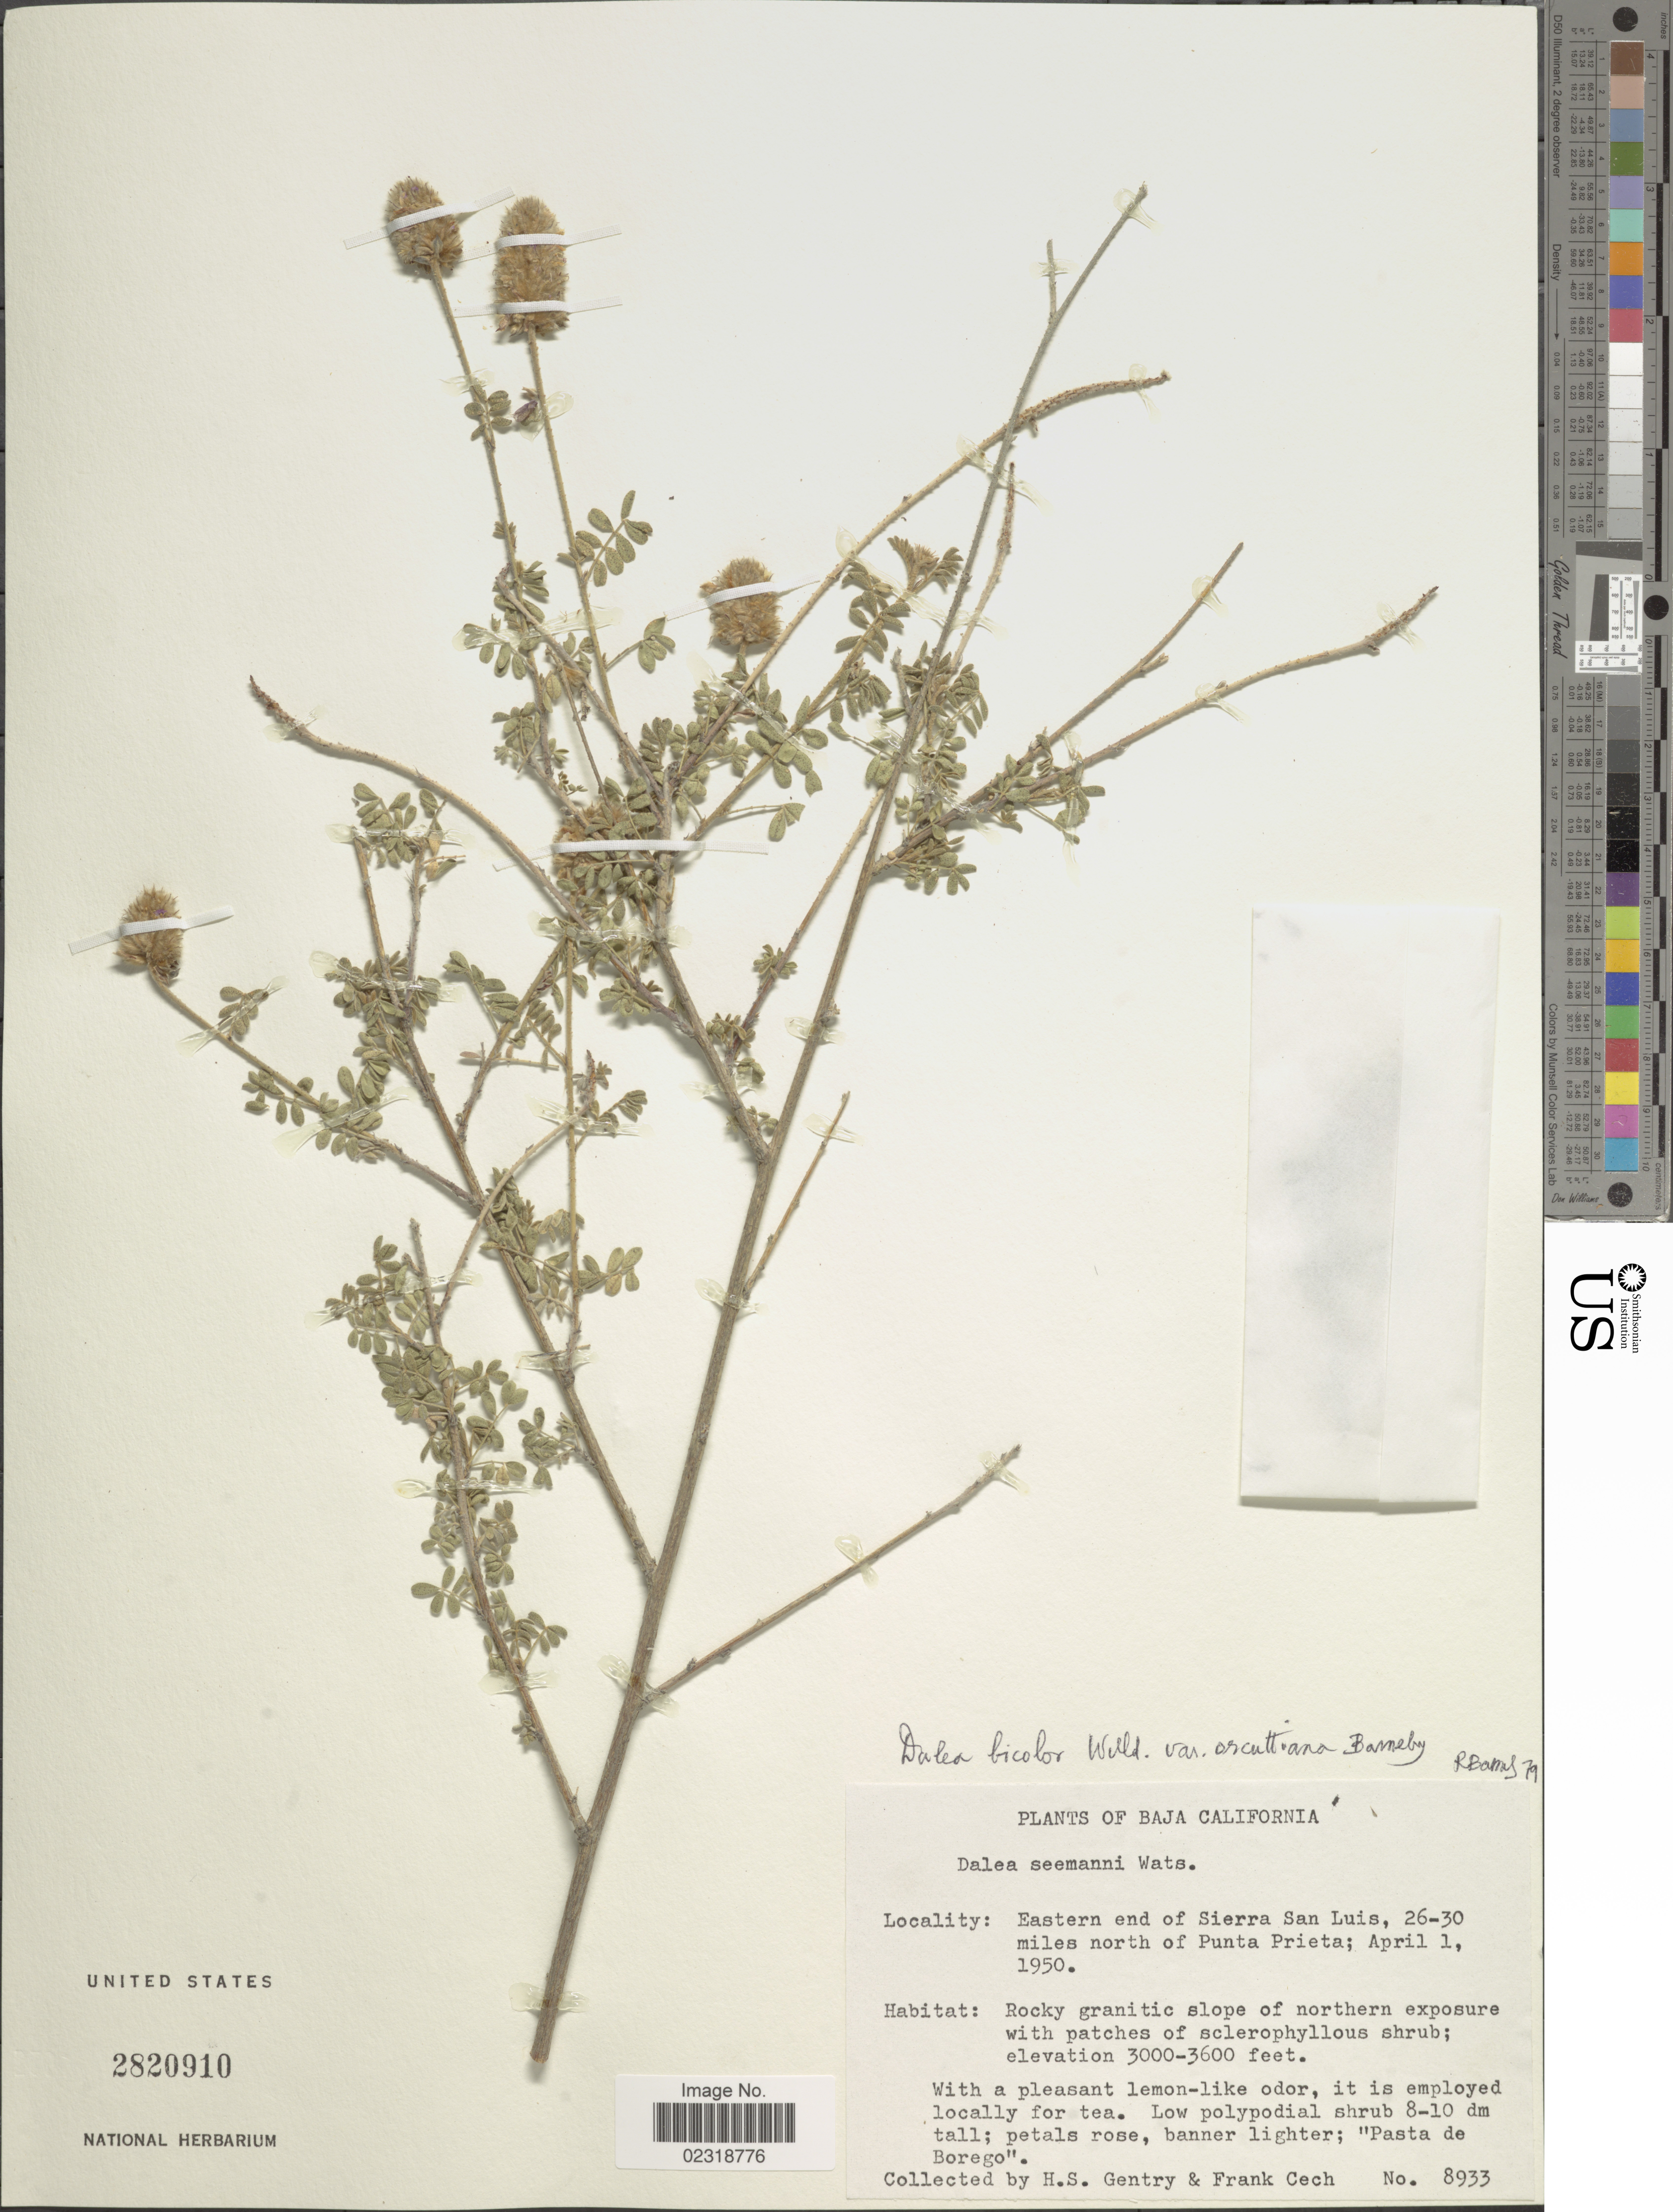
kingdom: Plantae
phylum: Tracheophyta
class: Magnoliopsida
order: Fabales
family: Fabaceae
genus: Dalea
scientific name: Dalea bicolor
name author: Humb. & Bonpl. ex Willd.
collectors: H. S. Gentry & F. Cech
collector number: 8933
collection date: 1950-04-01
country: Mexico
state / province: Baja California Norte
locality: Eastern end of Sierra San Luis, 26-30 miles north of Punta Prieta, rocky granitic slope of northern exposure with patches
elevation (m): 914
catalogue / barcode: US 2820910